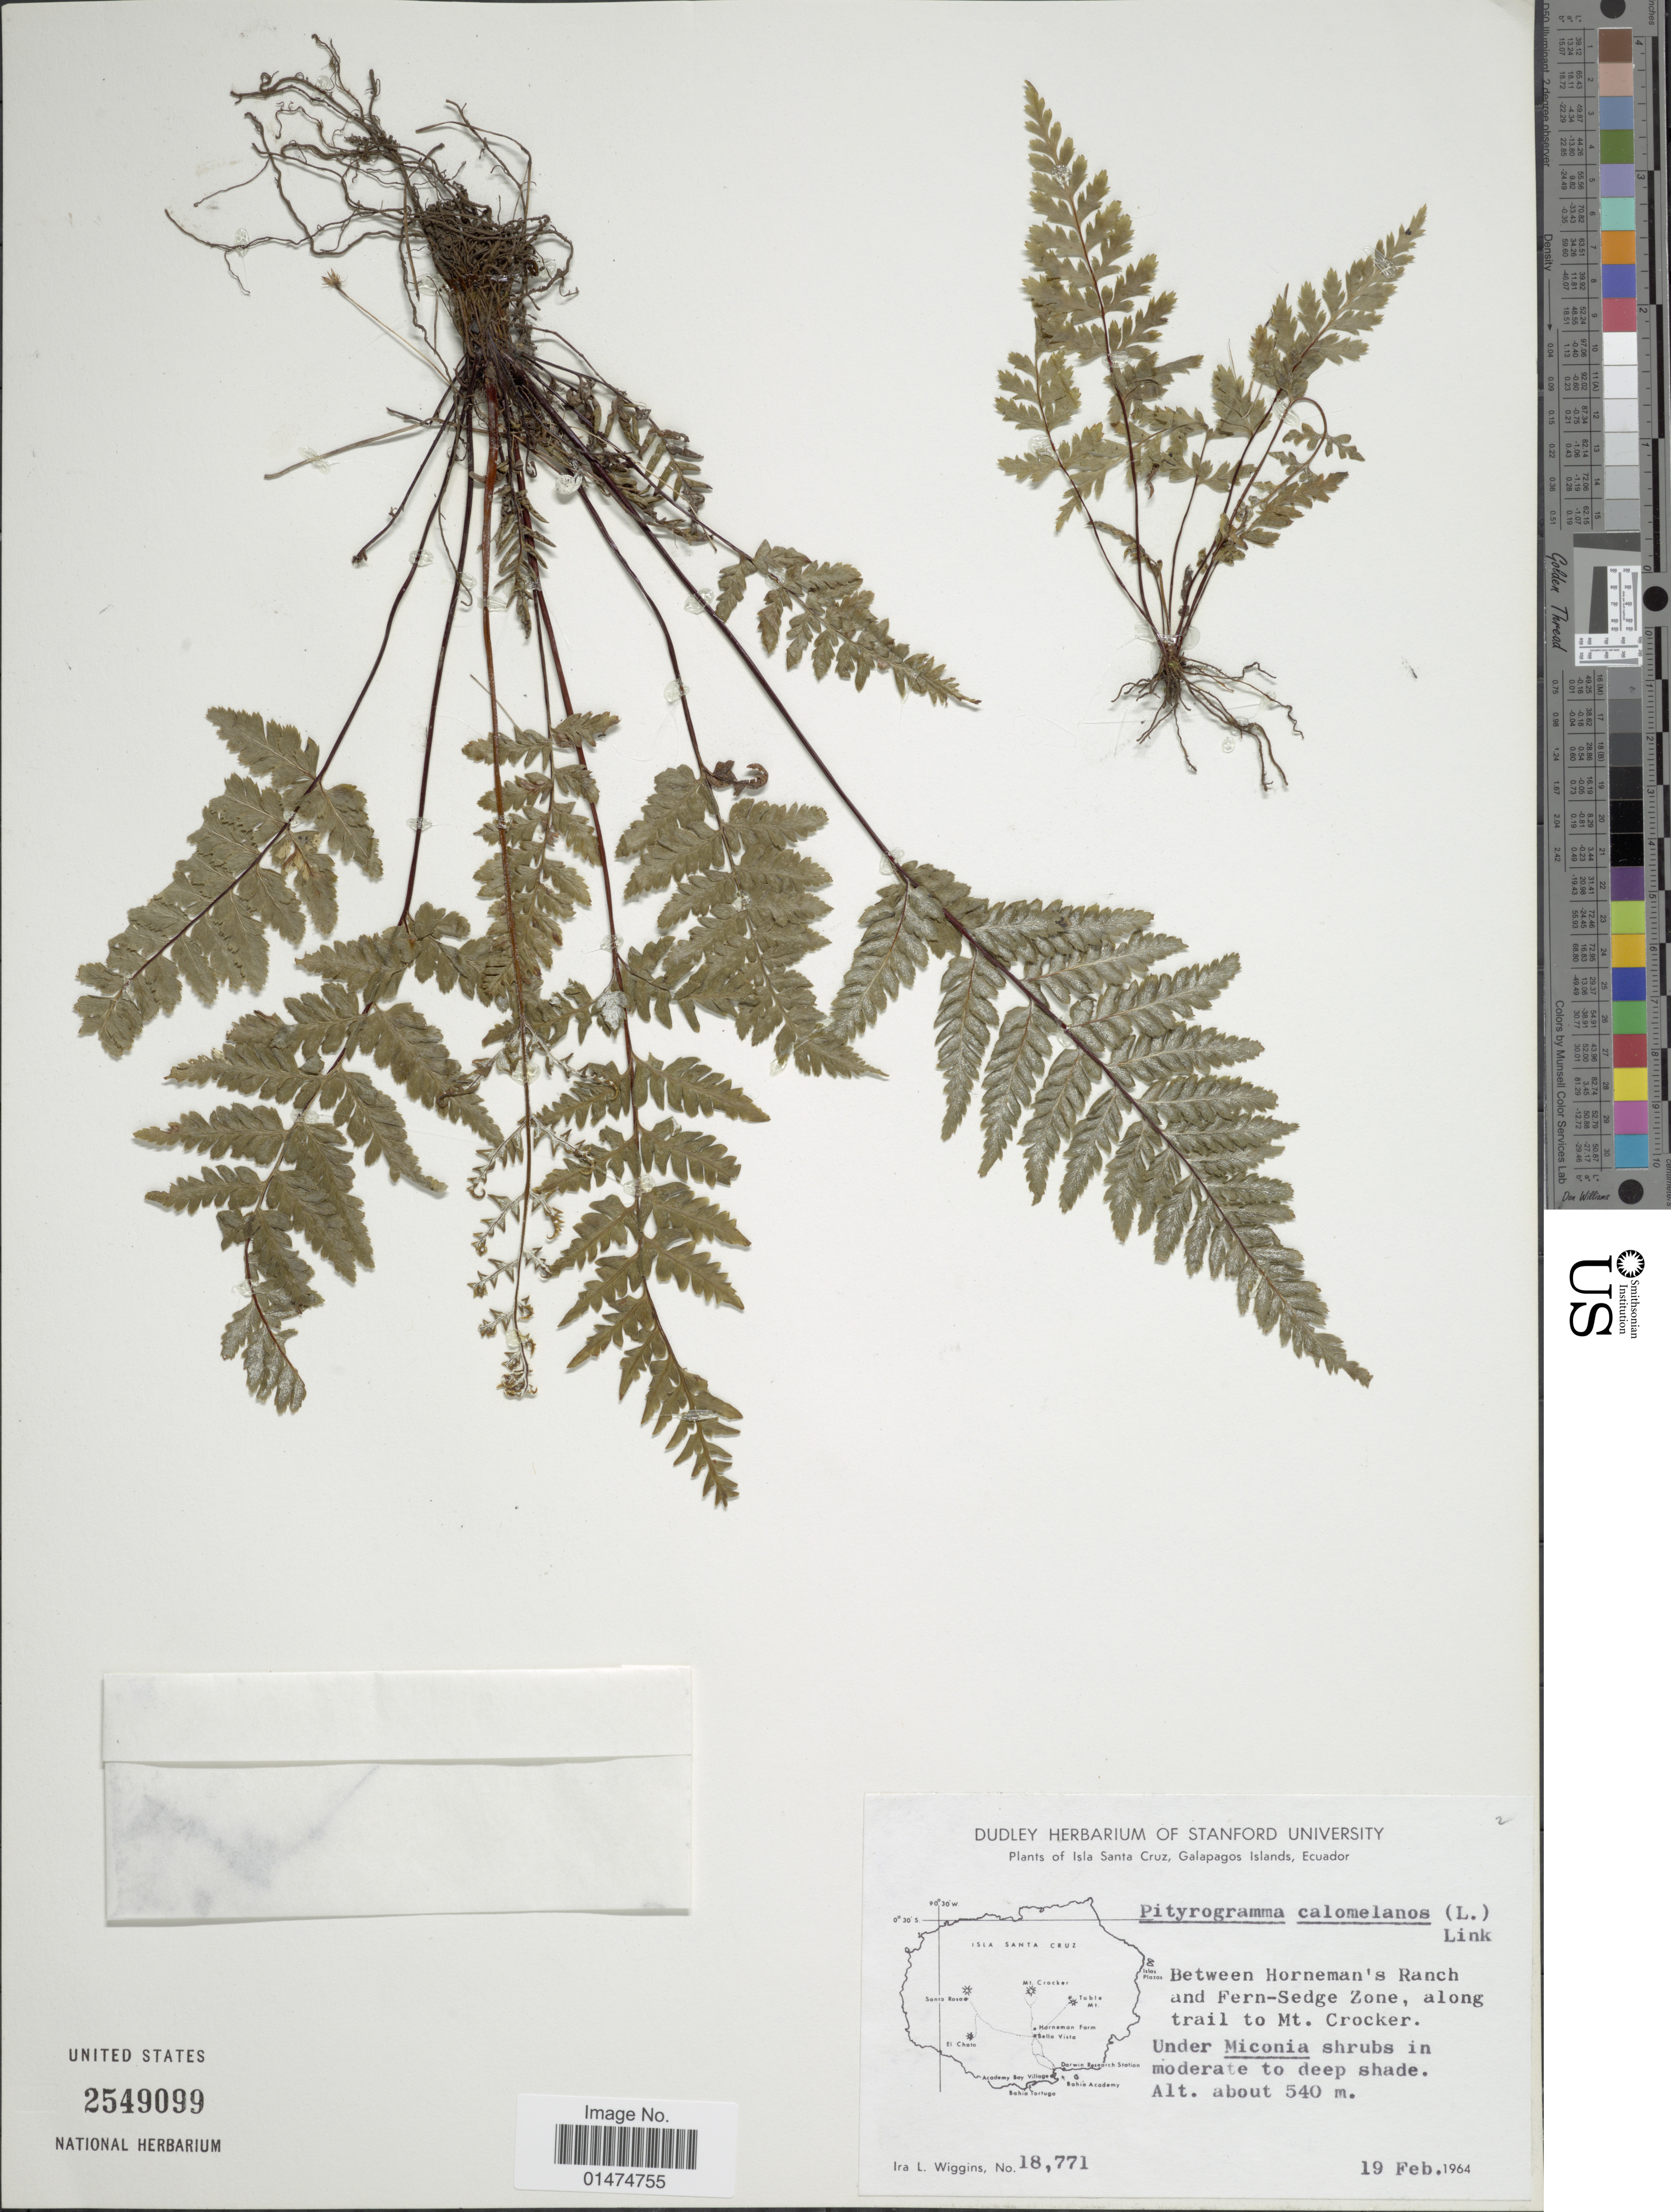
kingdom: Plantae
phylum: Tracheophyta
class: Polypodiopsida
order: Polypodiales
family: Pteridaceae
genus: Pityrogramma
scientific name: Pityrogramma calomelanos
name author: (L.) Link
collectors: I. L. Wiggins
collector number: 18771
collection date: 1964-02-19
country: Ecuador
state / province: Colón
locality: Isla Santa Cruz, Galapagos Islands, between Hornemans, Ranch and Fern-Sedge Zone, along trail to Mt. Crocker.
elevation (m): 540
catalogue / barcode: US 2549099